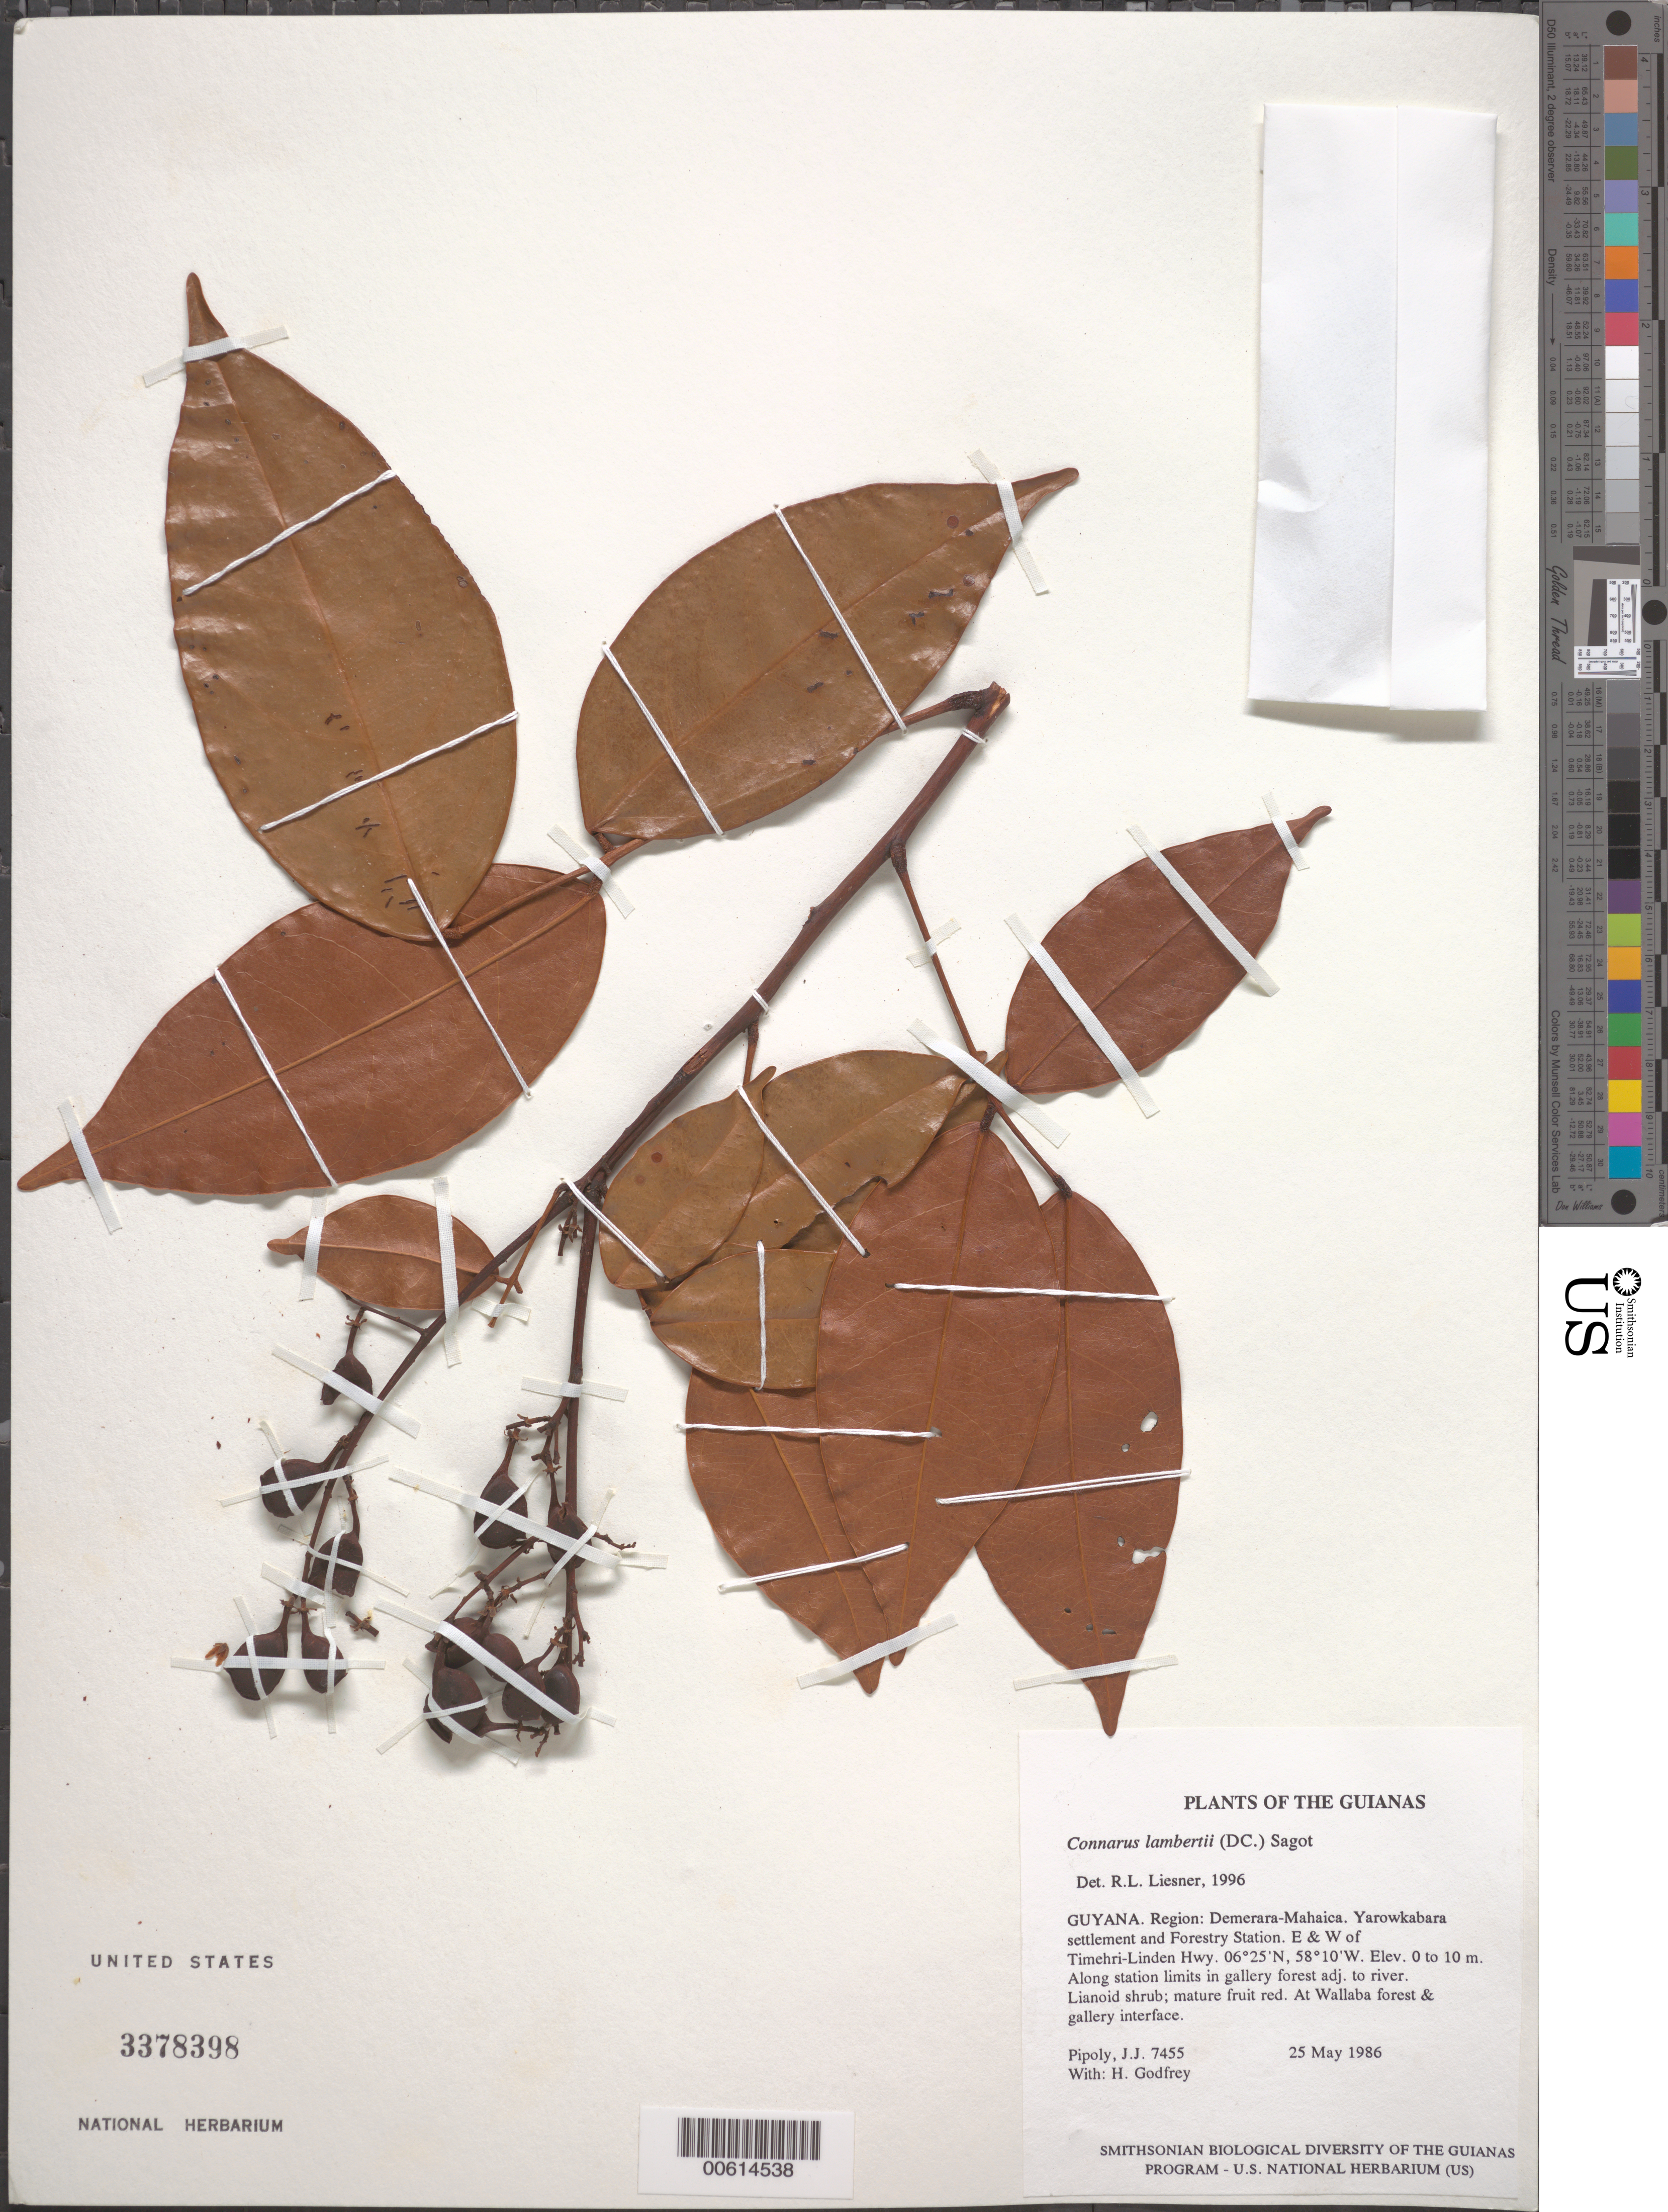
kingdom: Plantae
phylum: Tracheophyta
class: Magnoliopsida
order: Oxalidales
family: Connaraceae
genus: Connarus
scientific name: Connarus lambertii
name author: (DC.) Sagot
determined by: Liesner, R. L.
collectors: J. J. Pipoly & H. Godfrey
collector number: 7455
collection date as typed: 25 May 1986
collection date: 1986-05-25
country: Guyana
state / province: Demerara-Mahaica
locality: Yarowkabra settlement and Forestry Station. E & W of Timehri-Linden Hwy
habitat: Along station limits in gallery forest adj. to river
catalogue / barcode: US 3378398